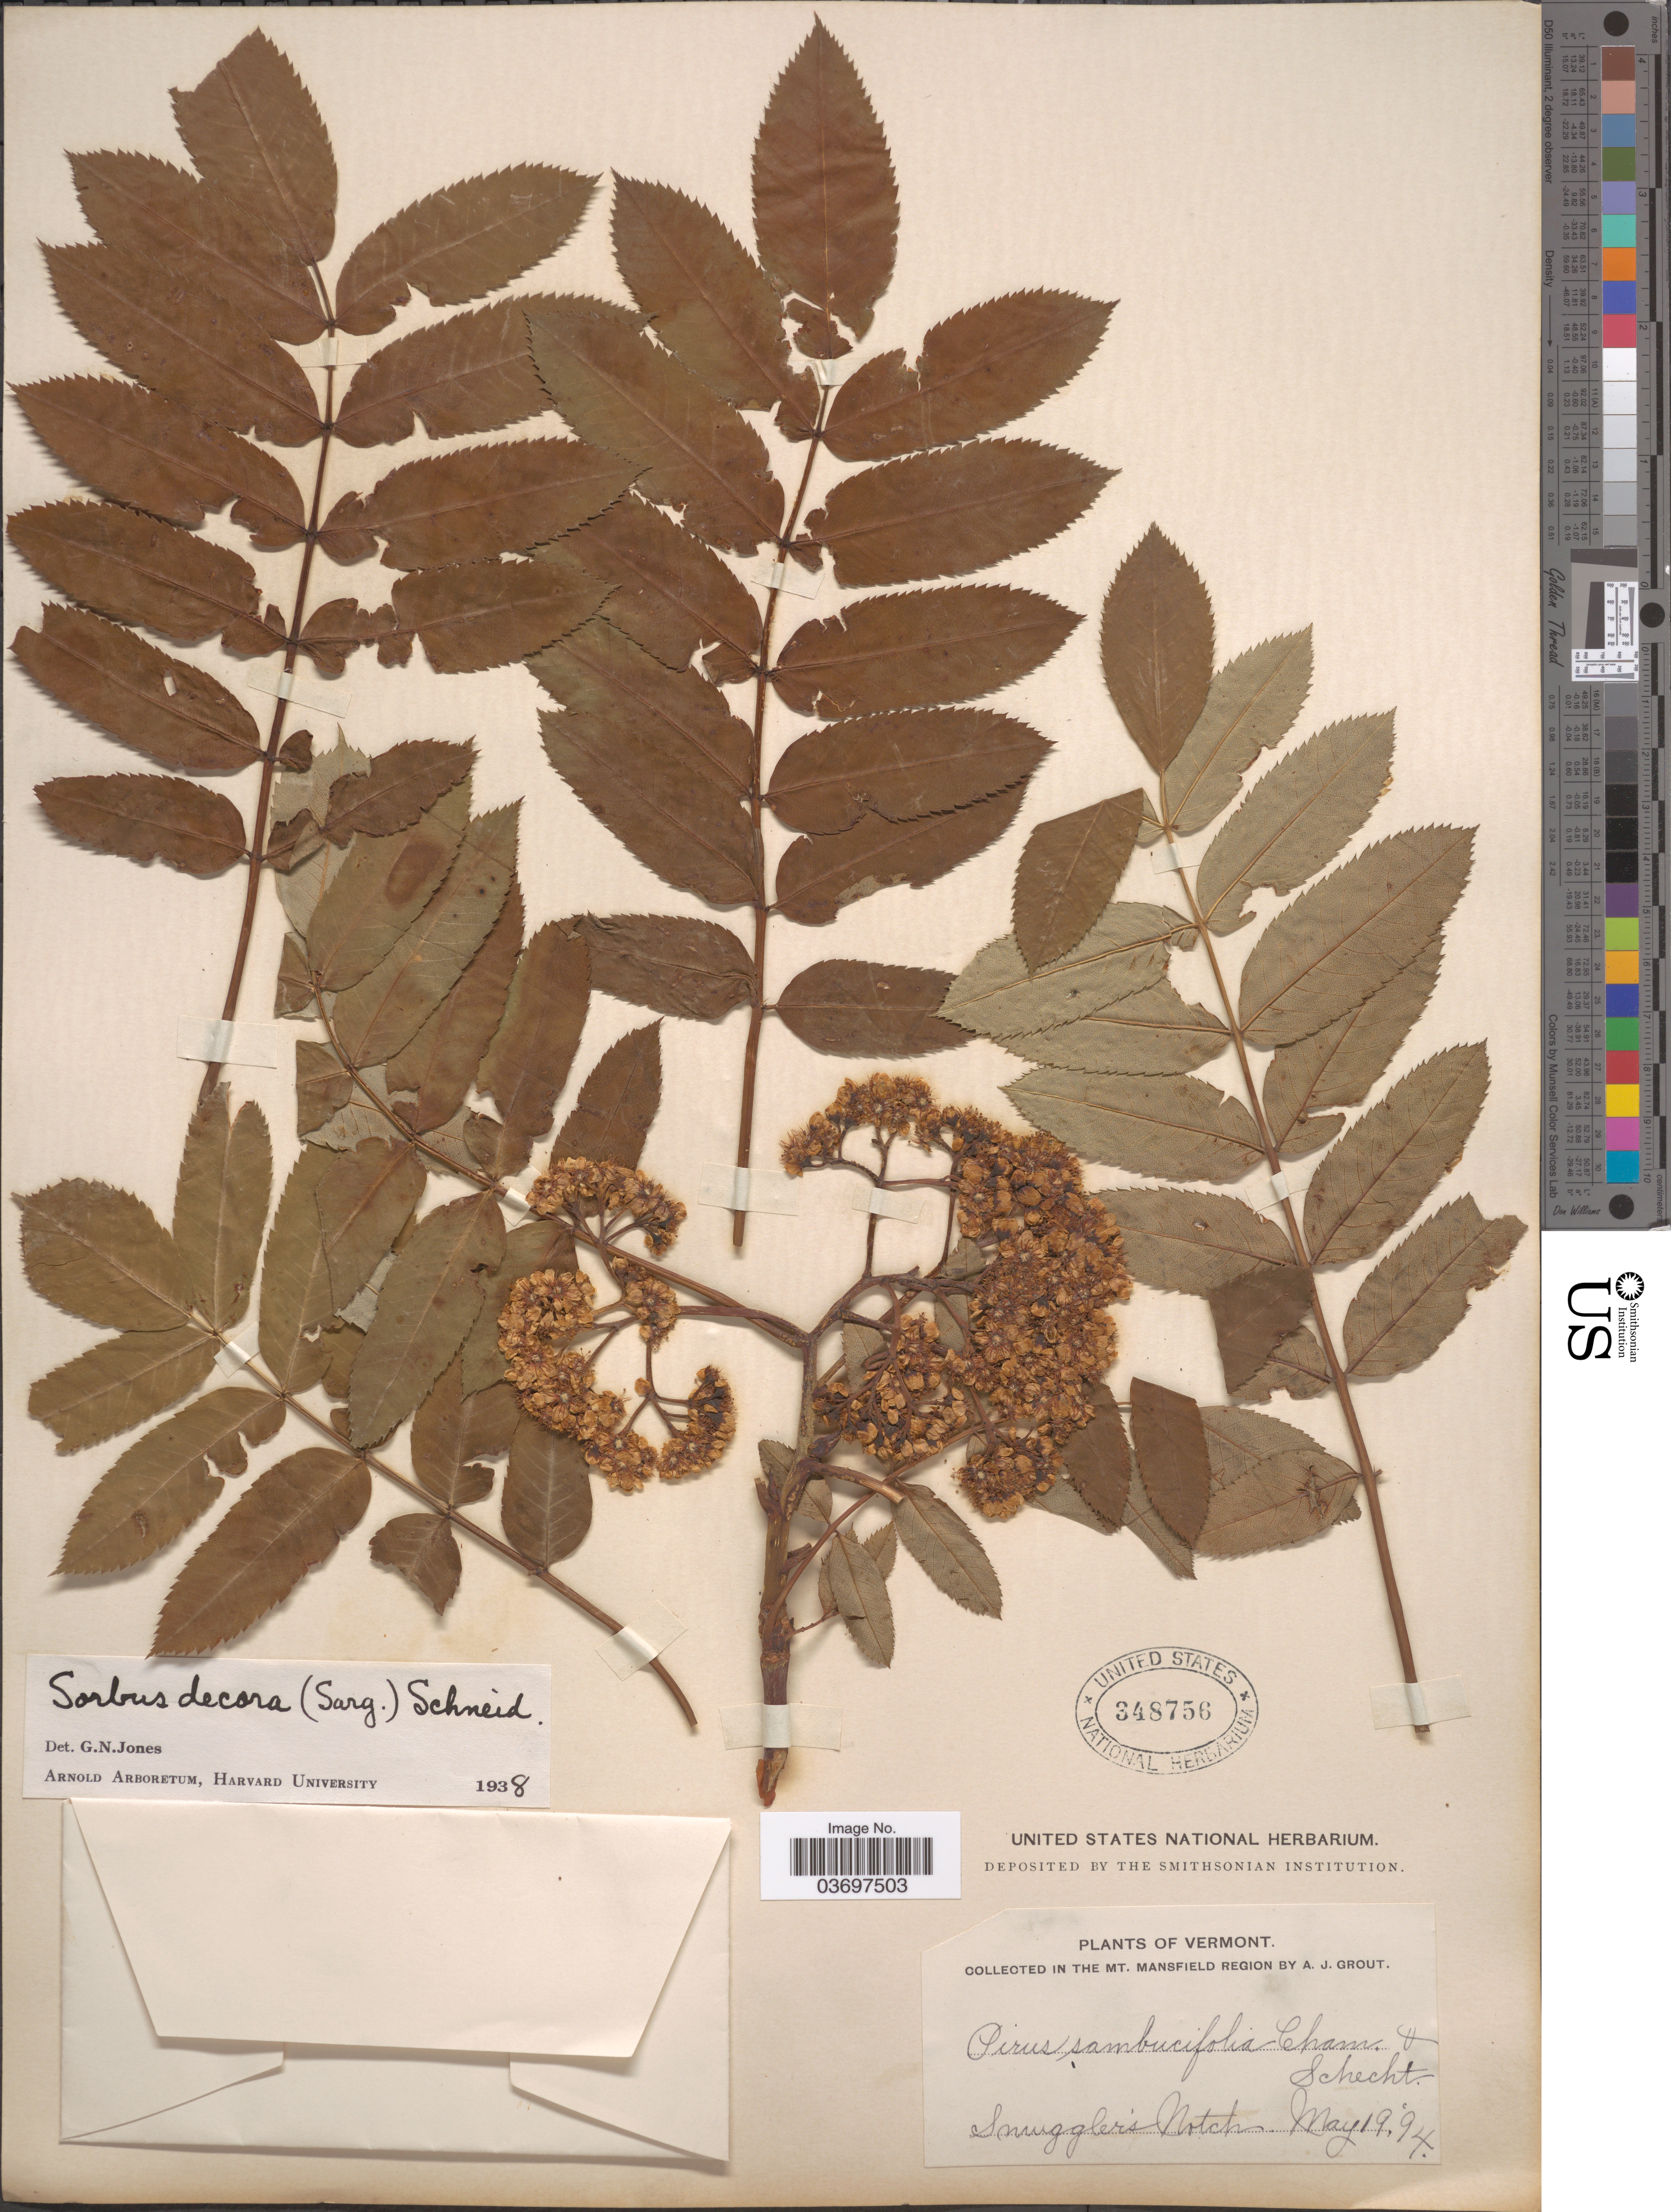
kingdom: Plantae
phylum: Tracheophyta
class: Magnoliopsida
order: Rosales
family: Rosaceae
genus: Sorbus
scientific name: Sorbus decora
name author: (Sarg.) C.K. Schneid.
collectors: A. J. Grout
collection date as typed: Transcribed d/m/y: 19/5/94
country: United States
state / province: Vermont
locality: In the Mt. Mansfield Region. Smuggler's Notch.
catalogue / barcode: US 348756